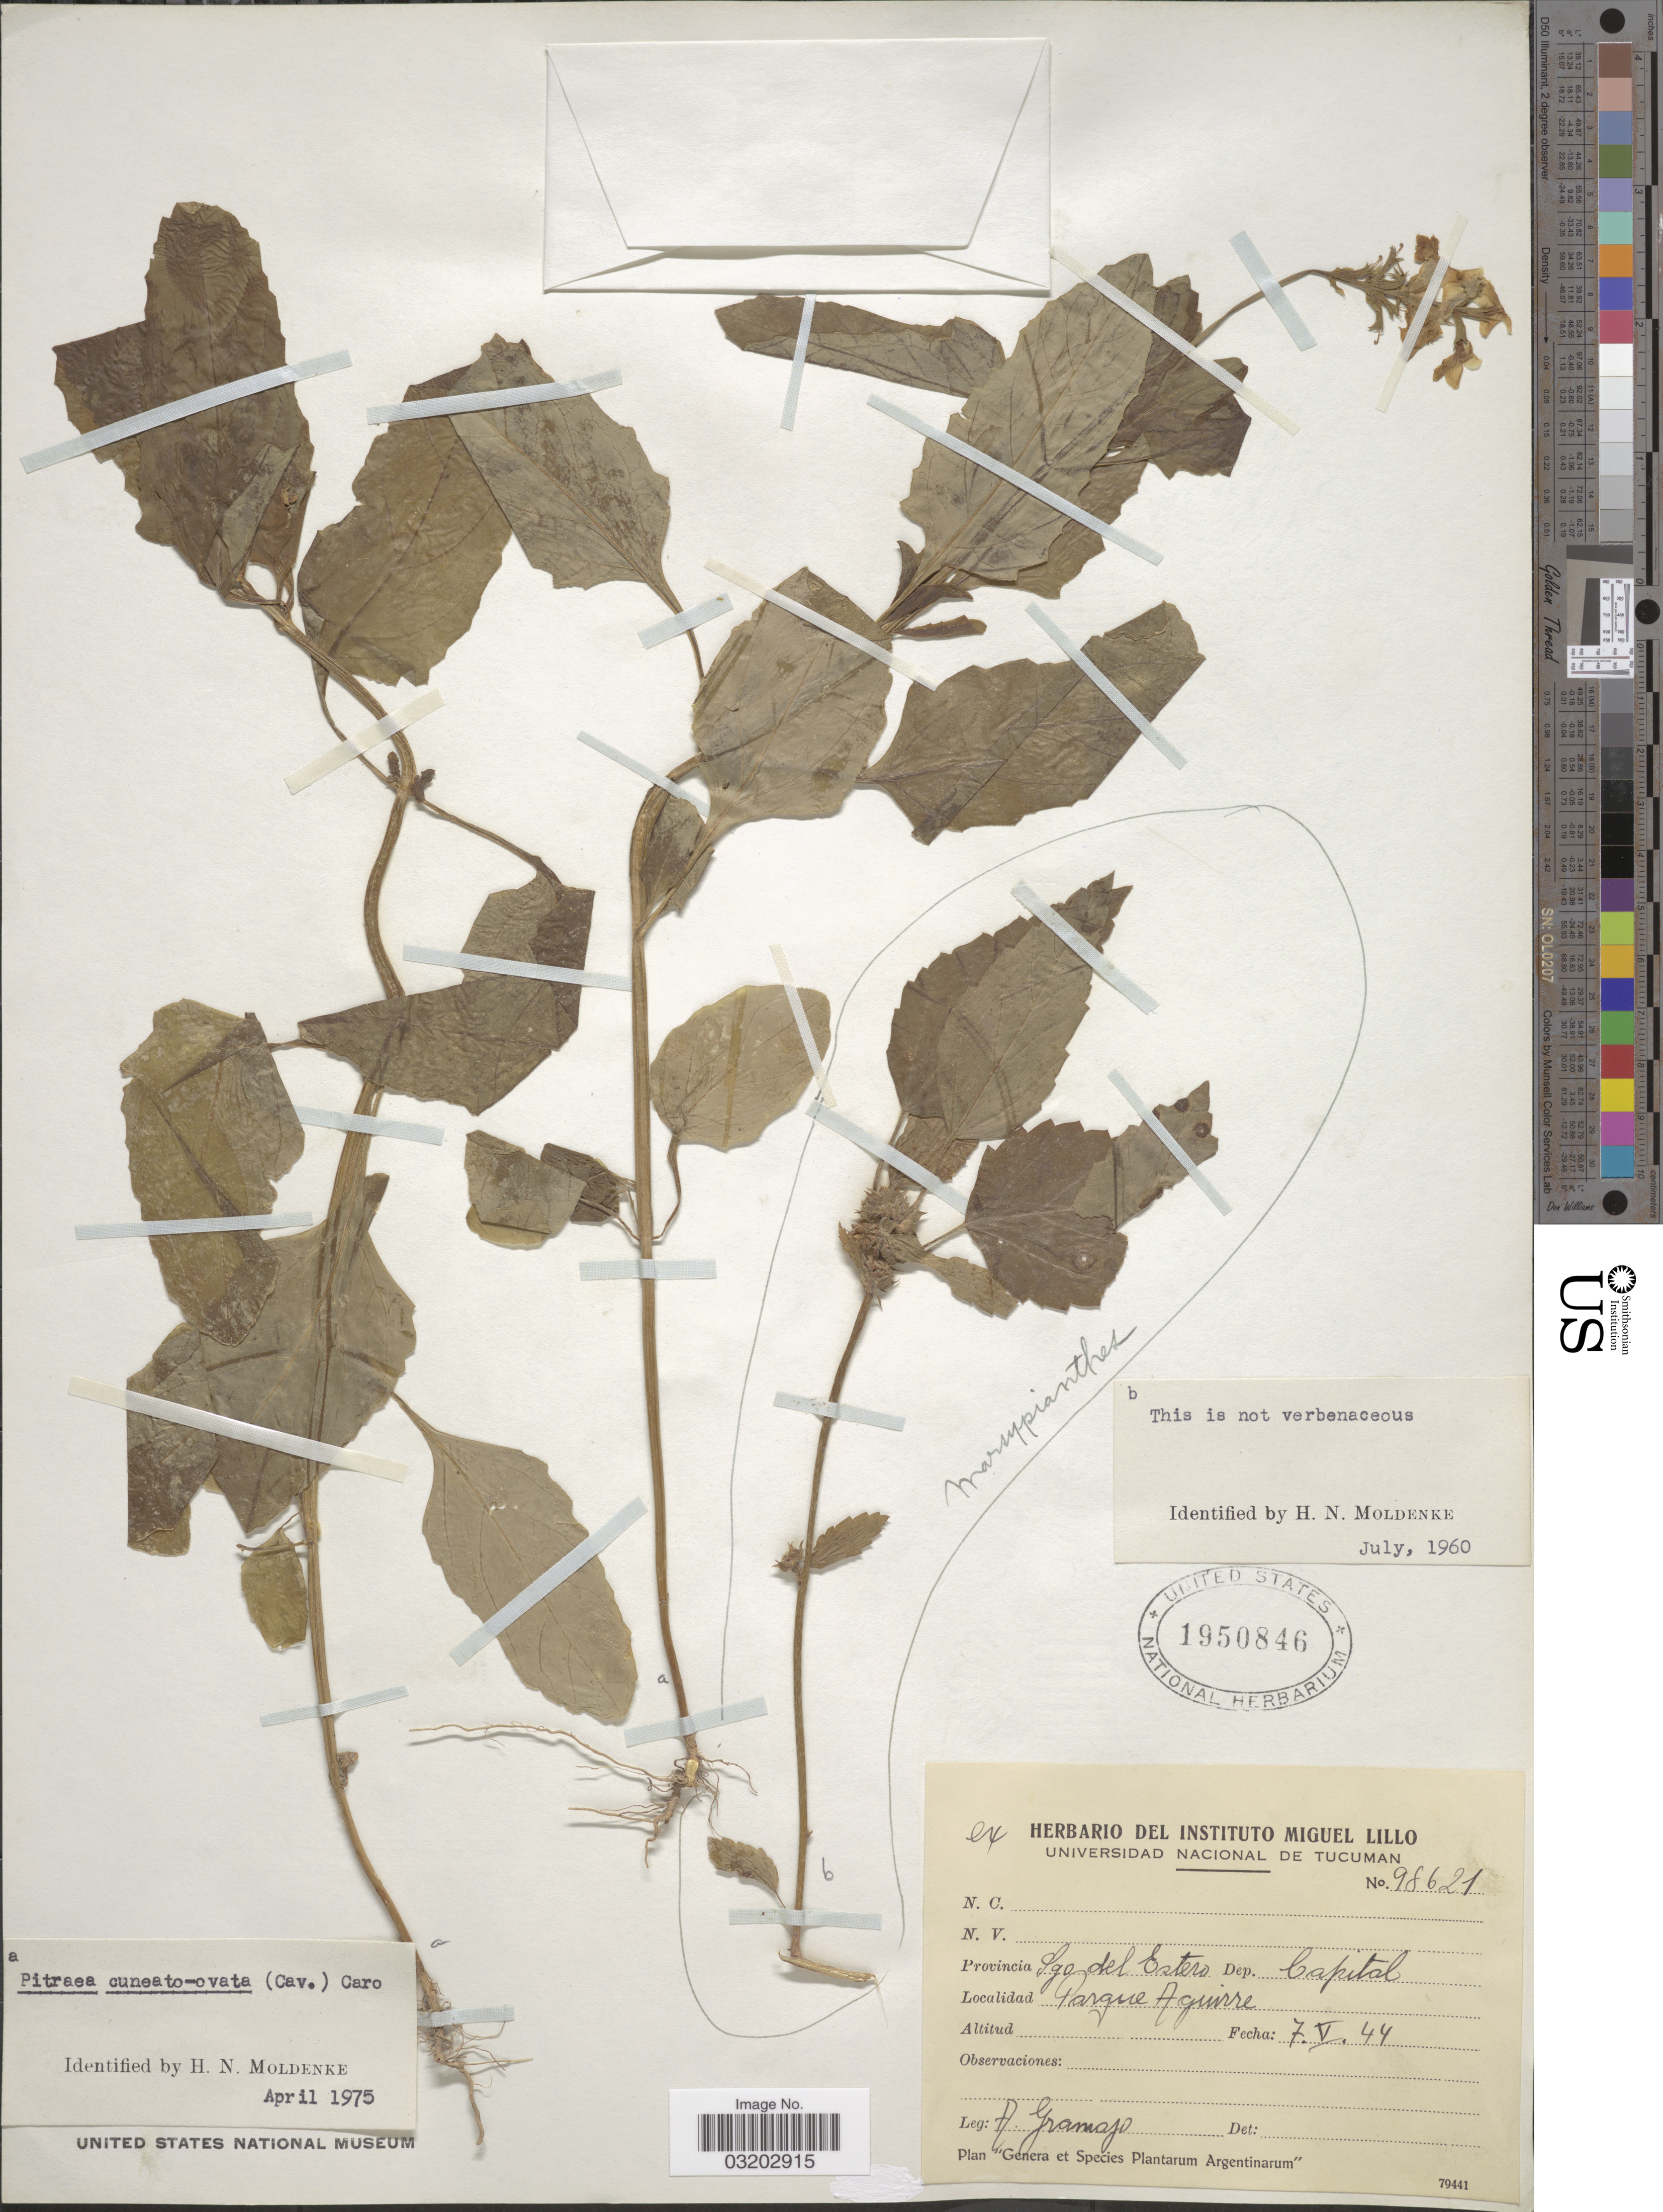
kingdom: Plantae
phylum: Tracheophyta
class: Magnoliopsida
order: Lamiales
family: Verbenaceae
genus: Pitraea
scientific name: Pitraea cuneato-ovata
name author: (Cav.) Caro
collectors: A. Gramajo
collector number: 98621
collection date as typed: Transcribed d/m/y: 7/5/44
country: Argentina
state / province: Santiago del Estero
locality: Dep. Capital, Parque Aguirre.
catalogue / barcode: US 1950846